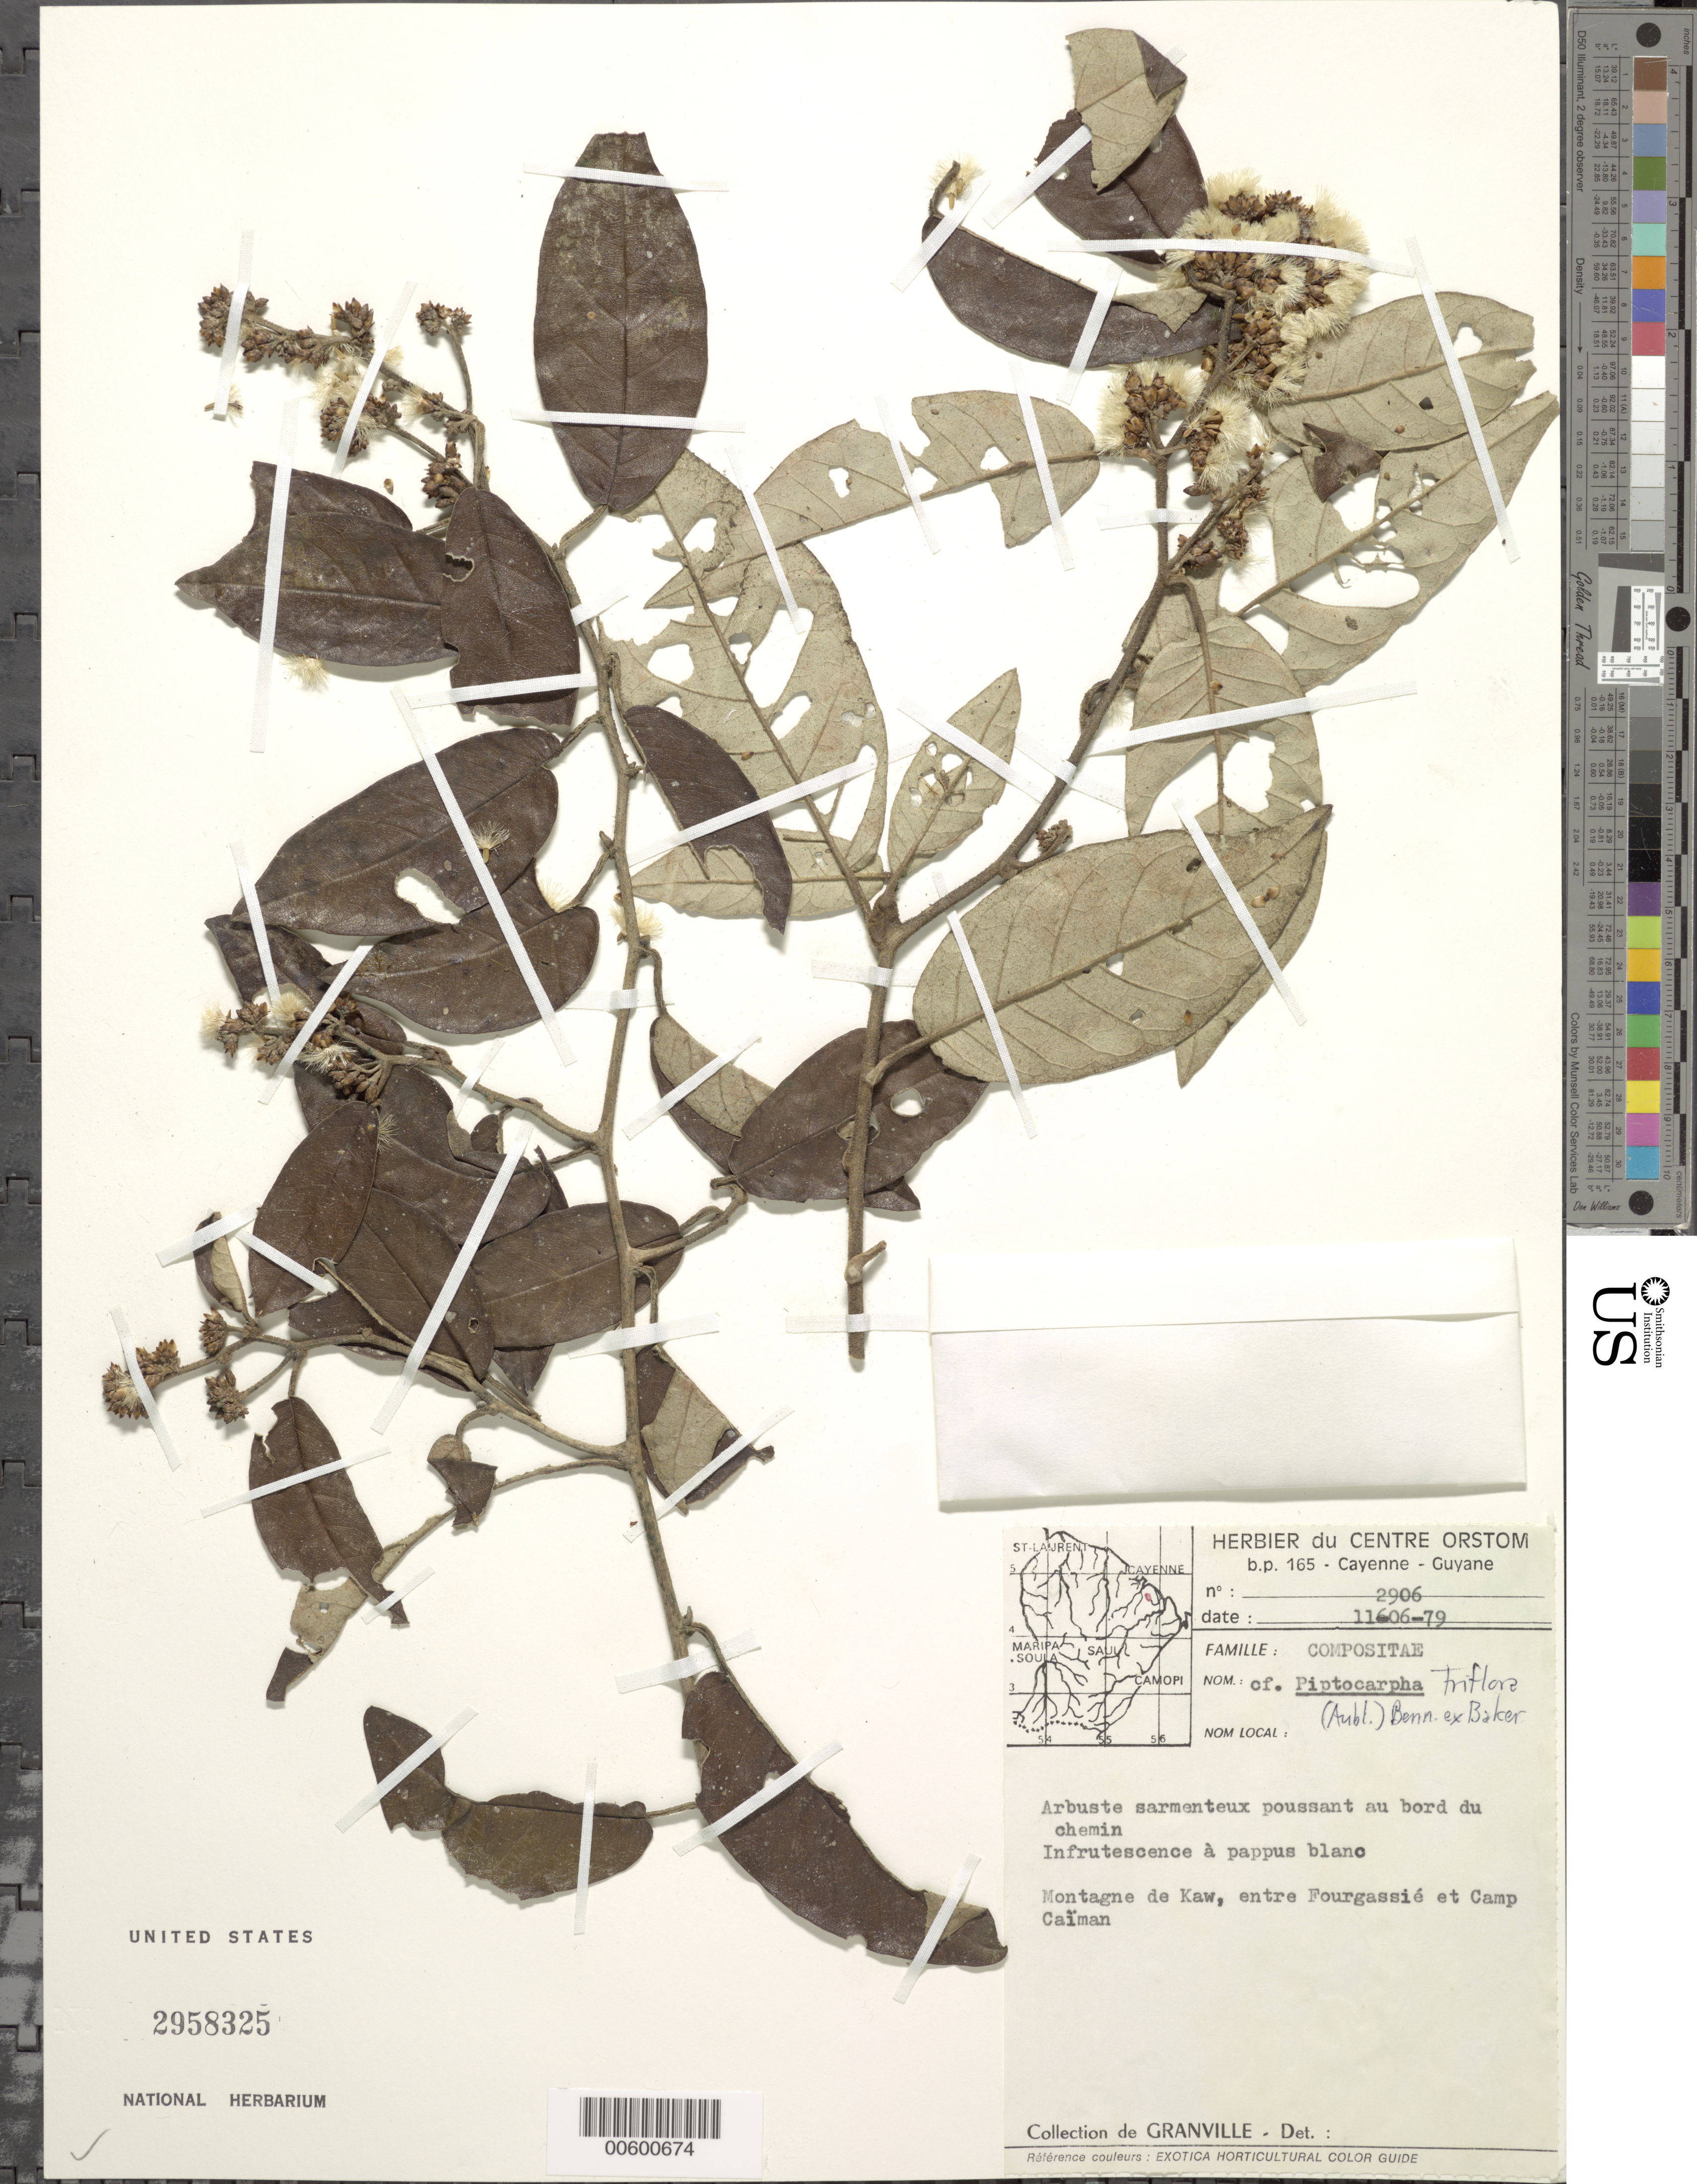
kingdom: Plantae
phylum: Tracheophyta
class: Magnoliopsida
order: Asterales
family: Asteraceae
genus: Piptocarpha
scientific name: Piptocarpha triflora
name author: (Aubl.) Benn. ex Baker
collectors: J.-J. de Granville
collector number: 2906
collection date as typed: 11-Jun-79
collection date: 1979-06-11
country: French Guiana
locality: Montagne de Kaw, entre Fourgassie et Camp Caïman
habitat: Poussant au bord du chemin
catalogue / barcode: US 2958325